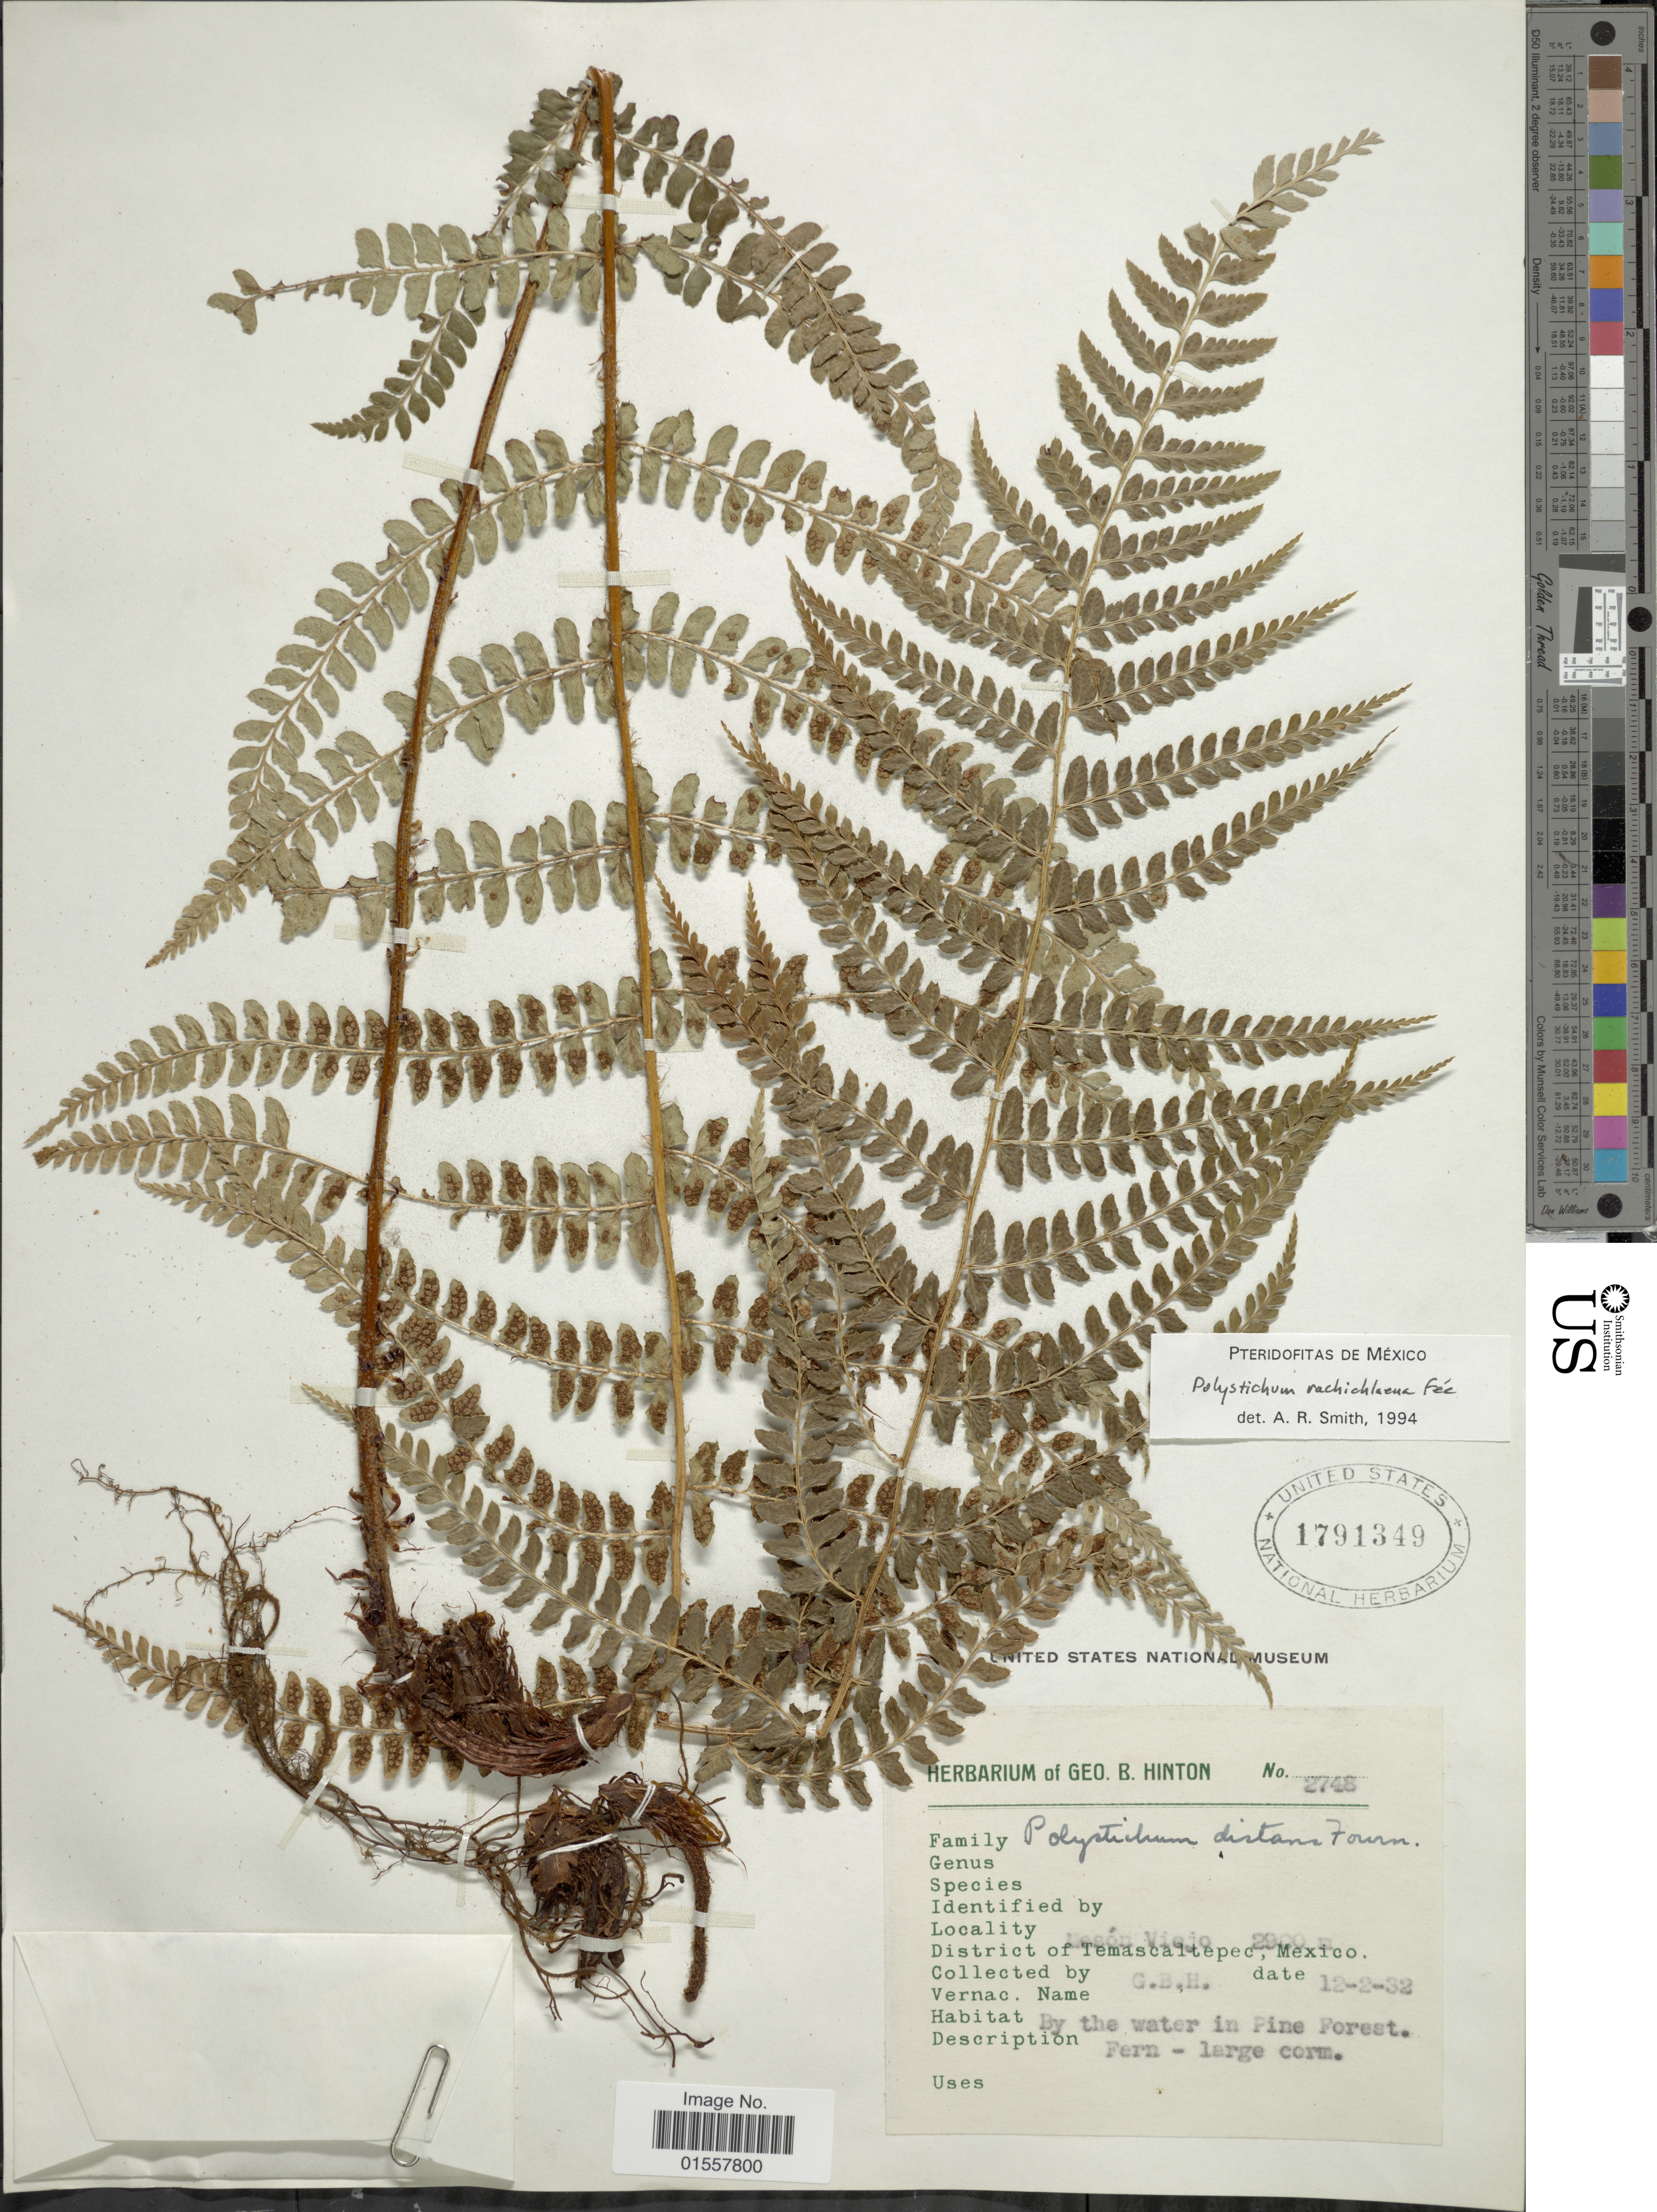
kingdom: Plantae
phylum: Tracheophyta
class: Polypodiopsida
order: Polypodiales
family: Dryopteridaceae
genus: Polystichum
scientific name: Polystichum rachichlaena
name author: Fée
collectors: G. B. Hinton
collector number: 2748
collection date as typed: Transcribed d/m/y: 12/2/32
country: Mexico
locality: District of Temascaltepec, Mexico, Meson Viejo [interpreted]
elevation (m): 2900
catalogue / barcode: US 1791349